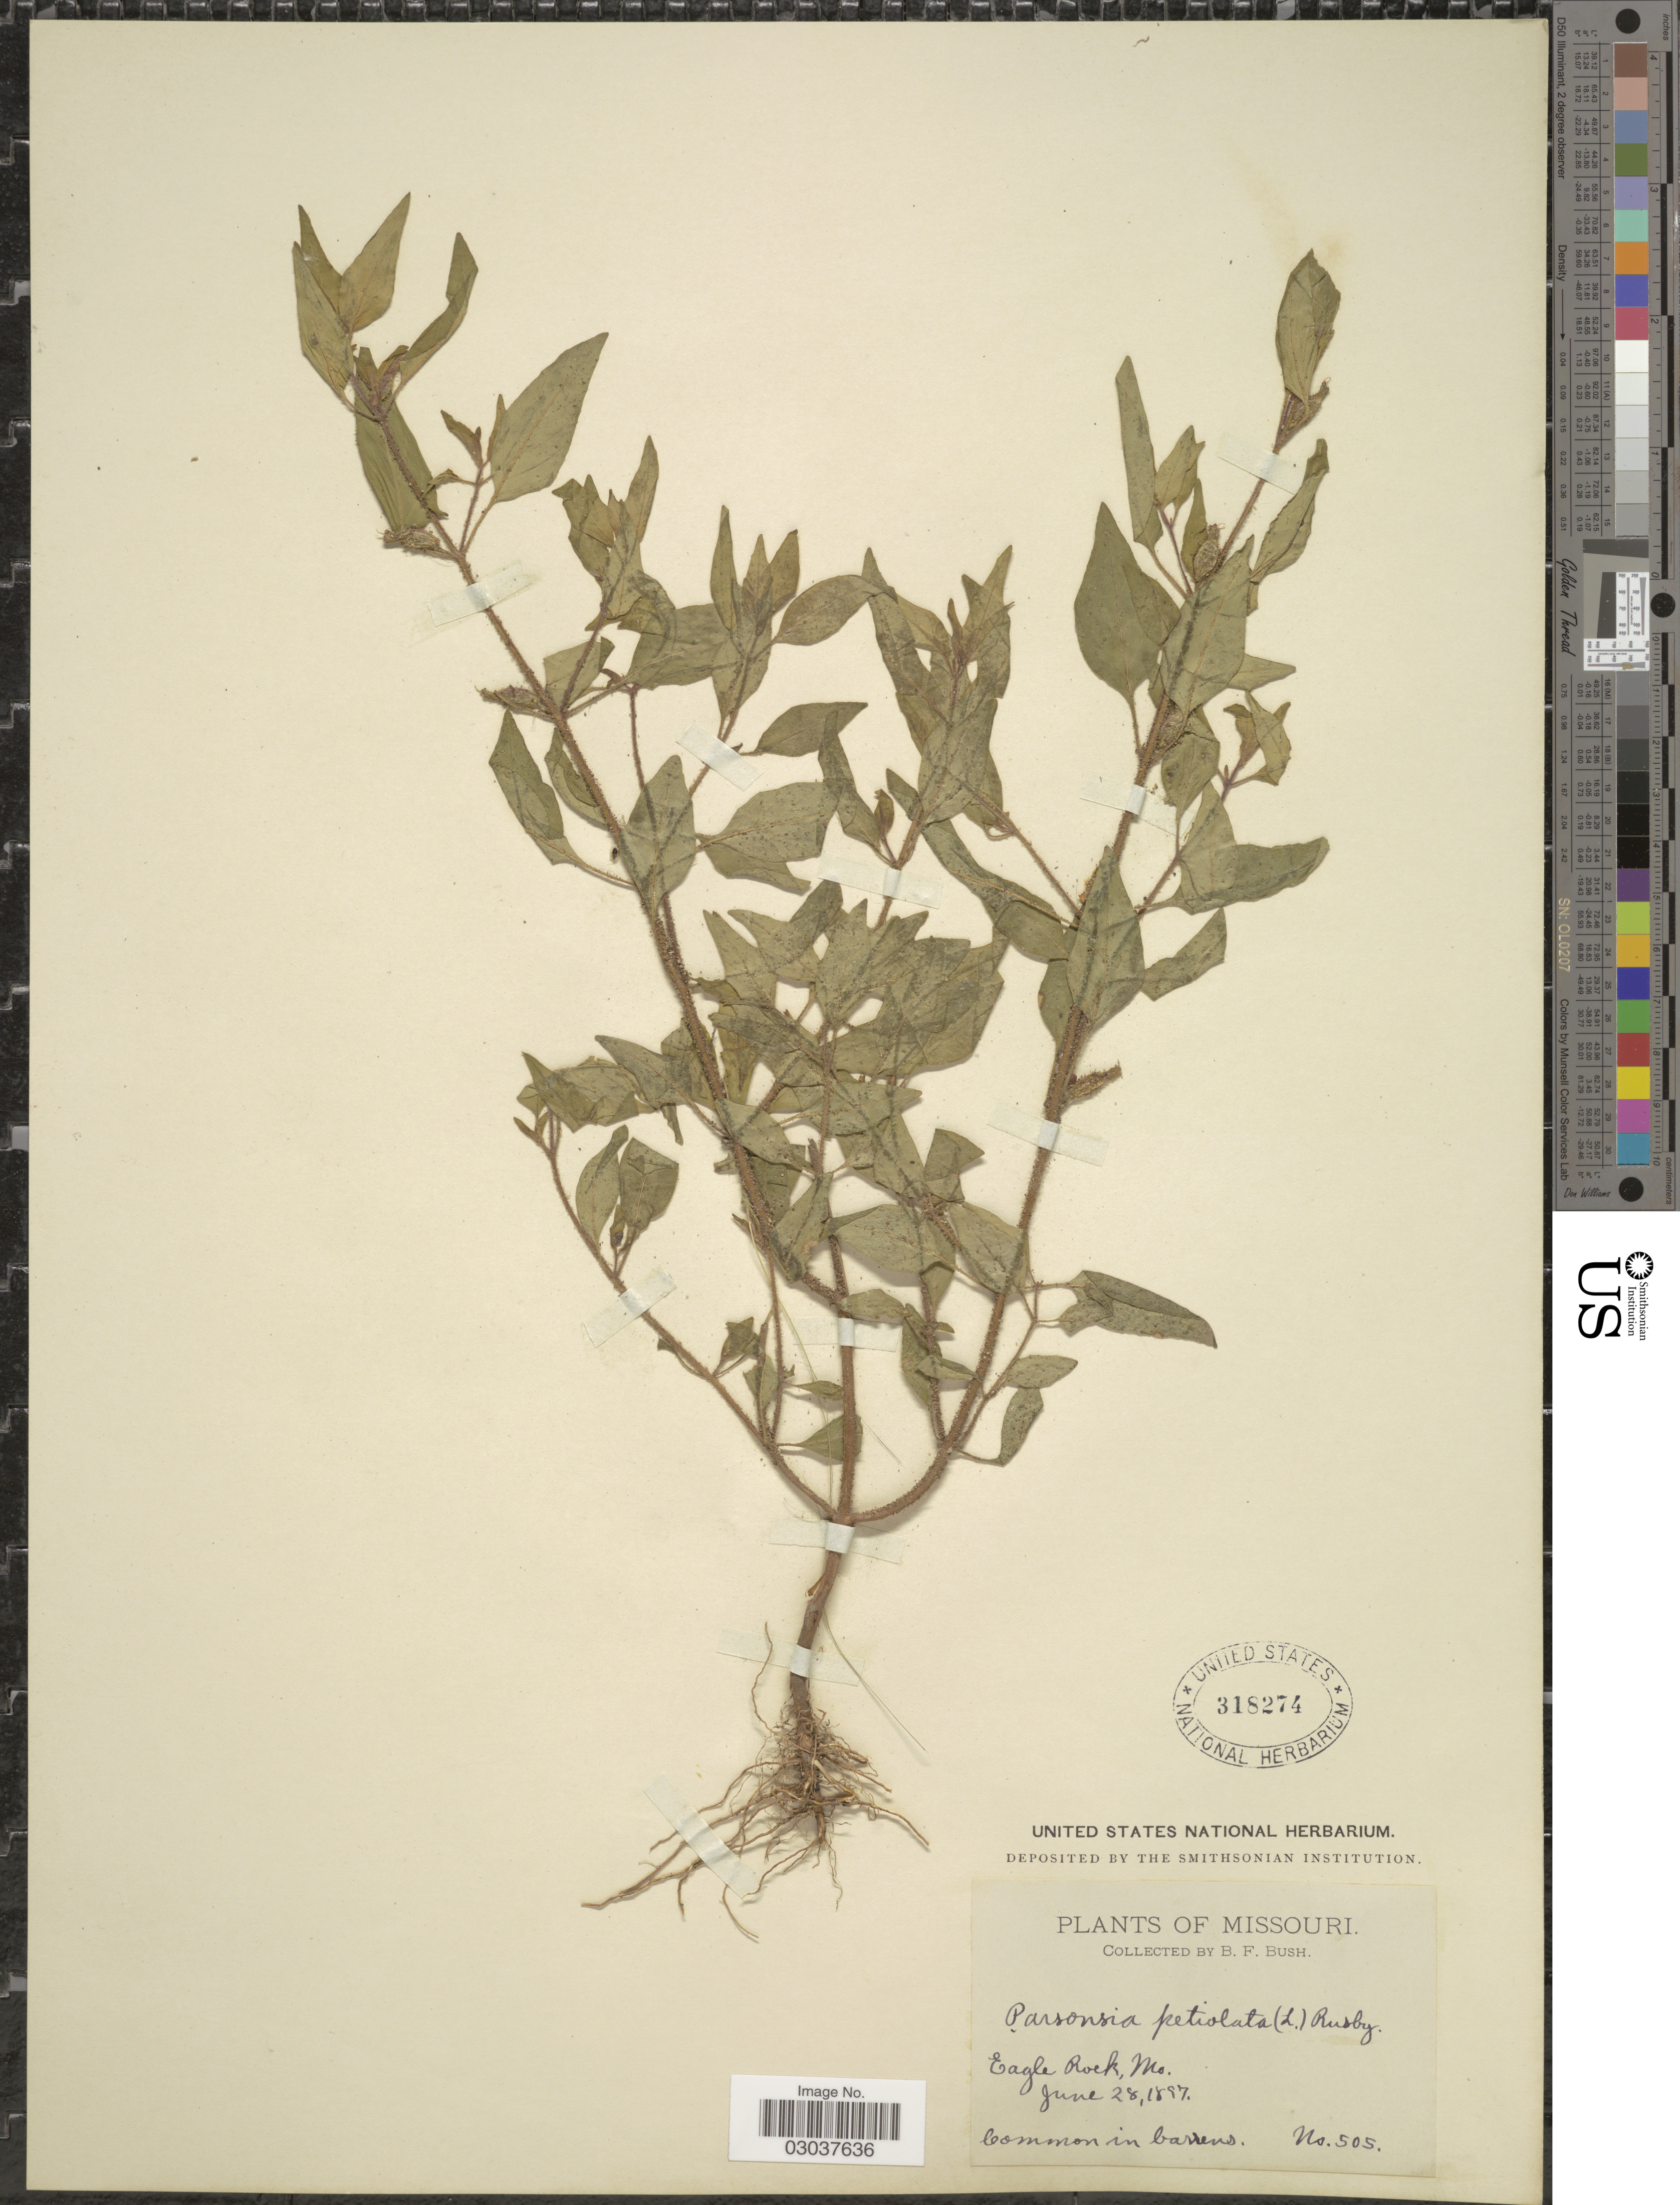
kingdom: Plantae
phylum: Tracheophyta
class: Magnoliopsida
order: Myrtales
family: Lythraceae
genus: Cuphea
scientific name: Cuphea petiolata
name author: Pohl ex Koehne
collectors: B. F. Bush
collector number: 505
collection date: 1897-06-28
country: United States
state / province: Missouri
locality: Eagle Rock, Mo.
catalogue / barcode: US 318274